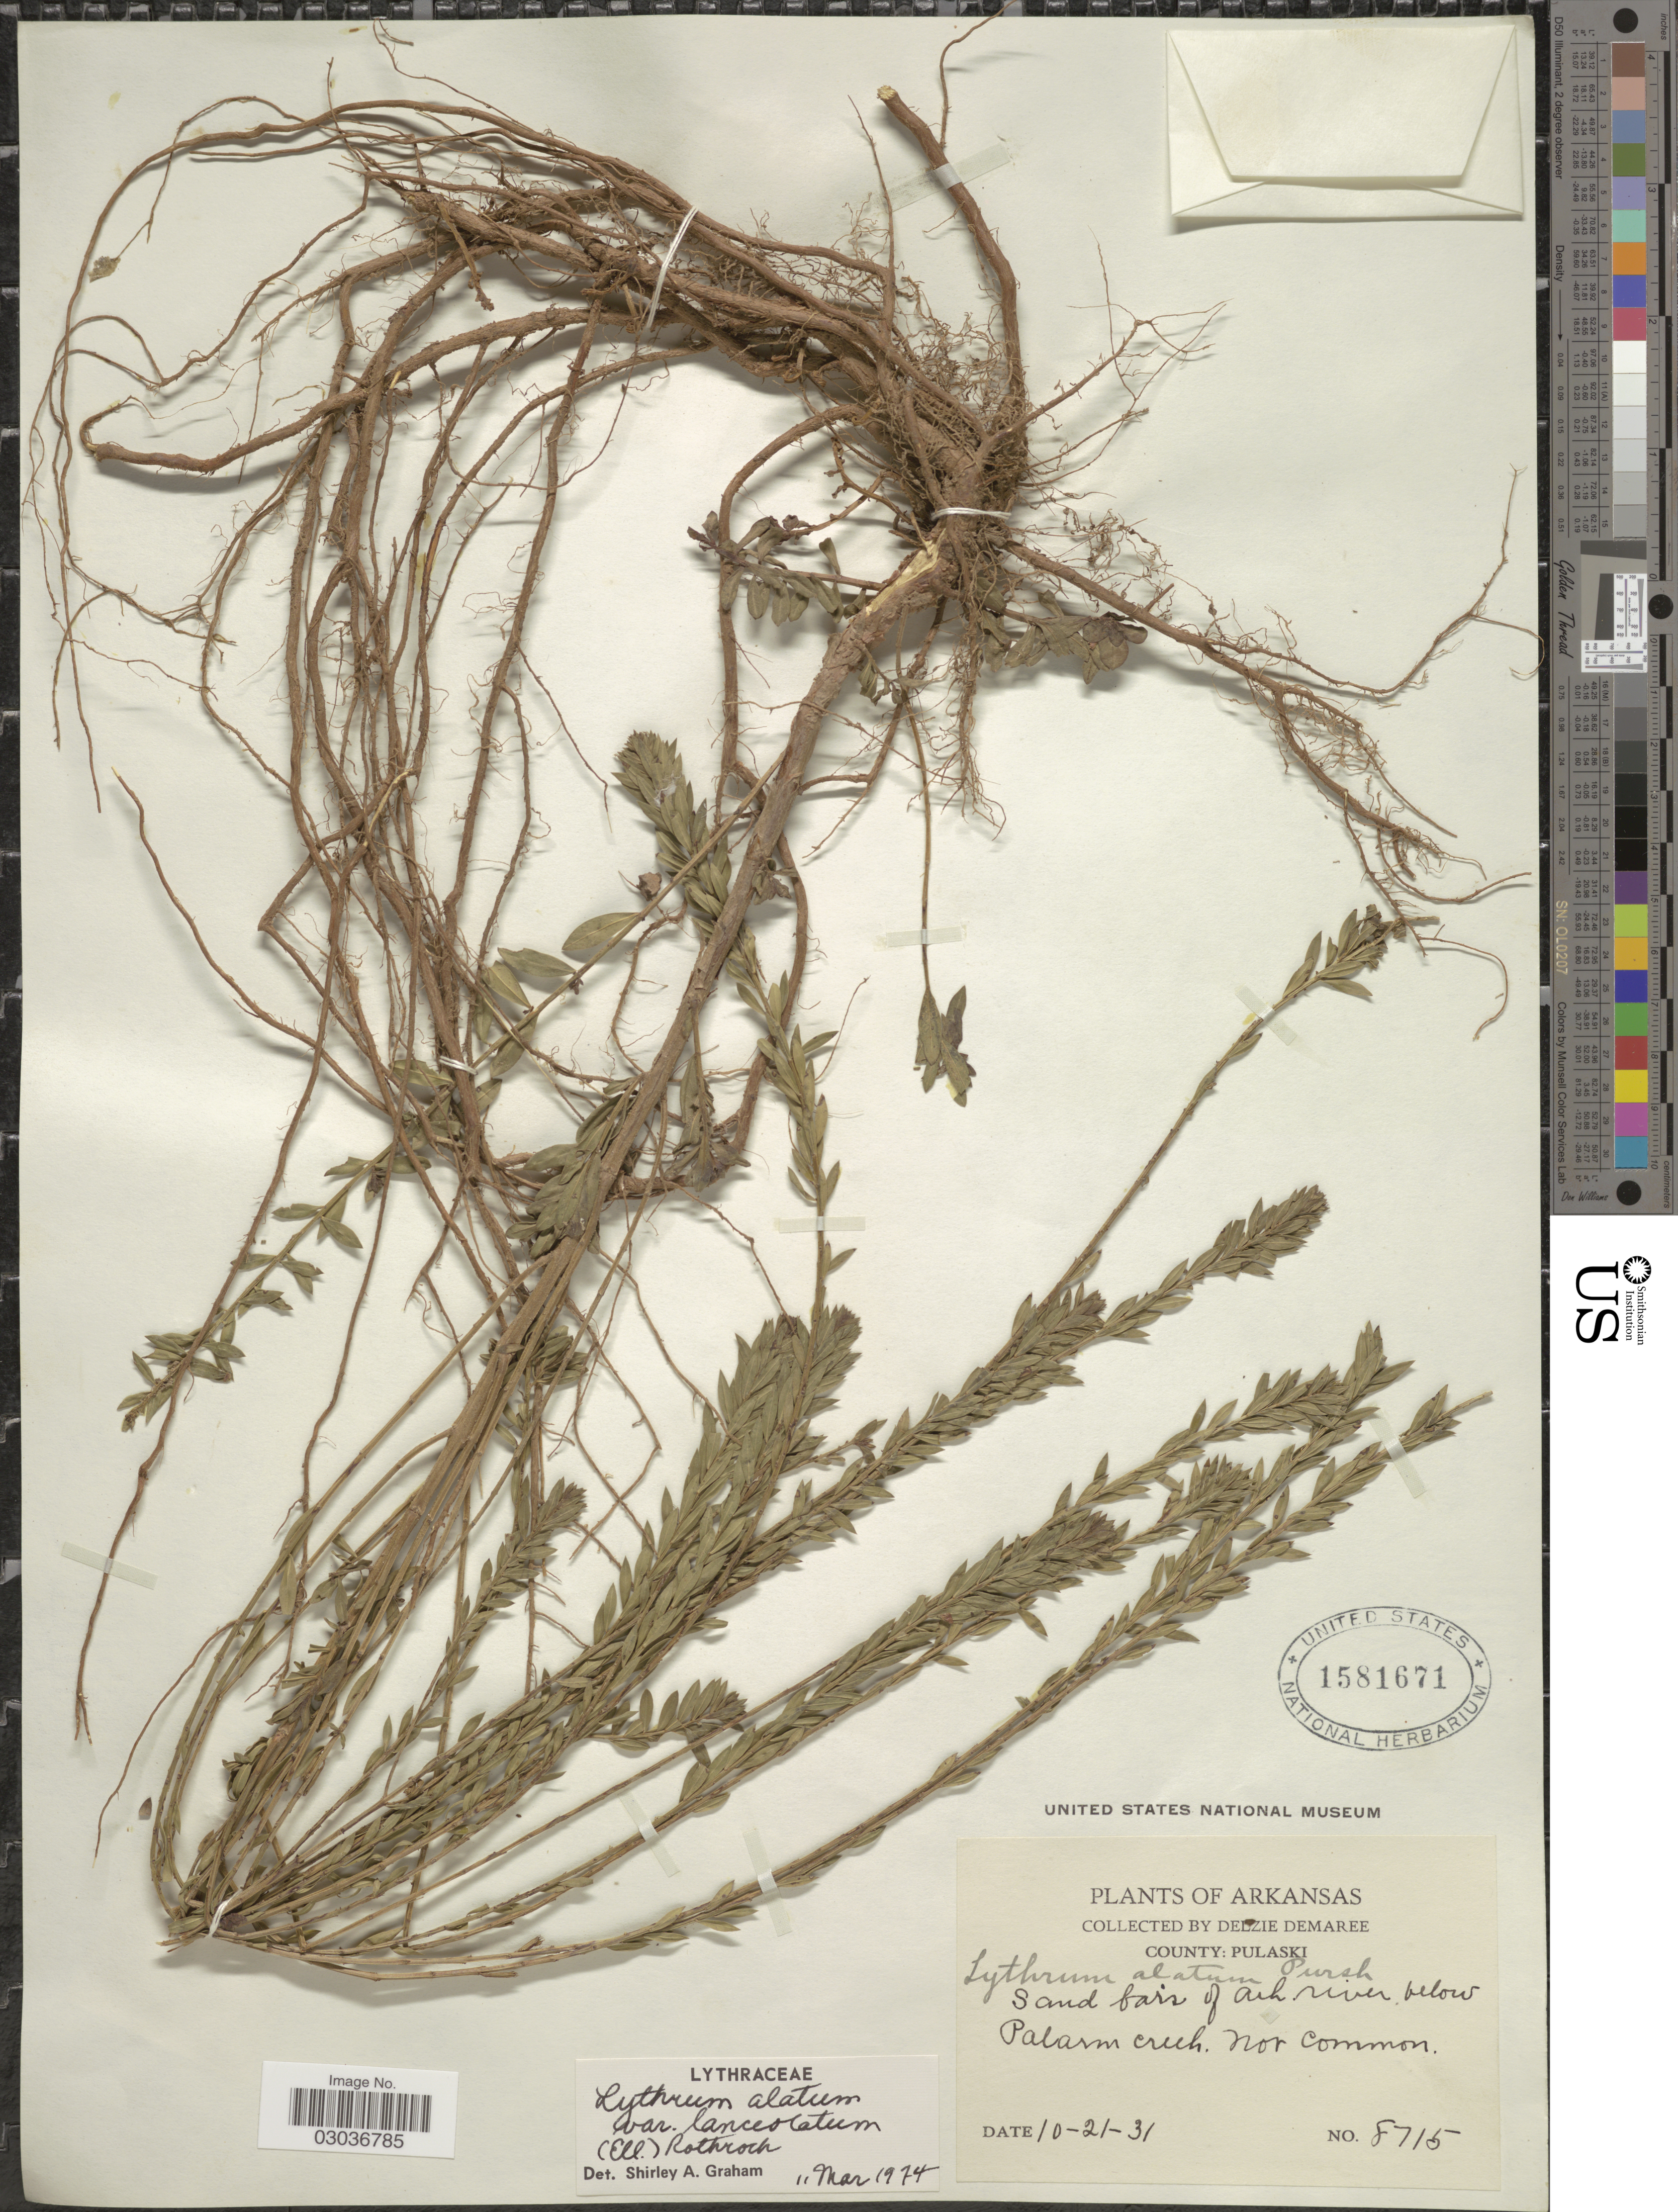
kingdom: Plantae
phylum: Tracheophyta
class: Magnoliopsida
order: Myrtales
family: Lythraceae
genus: Lythrum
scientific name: Lythrum alatum var. lanceolatum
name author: (Elliott) A. Gray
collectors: D. Demaree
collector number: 8715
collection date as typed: Transcribed d/m/y: 21/10/31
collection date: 1931-10-21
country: United States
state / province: Arkansas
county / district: Pulaski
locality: County: Pulaski. Sand bars of Ark. river below Palarm creek.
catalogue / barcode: US 1581671